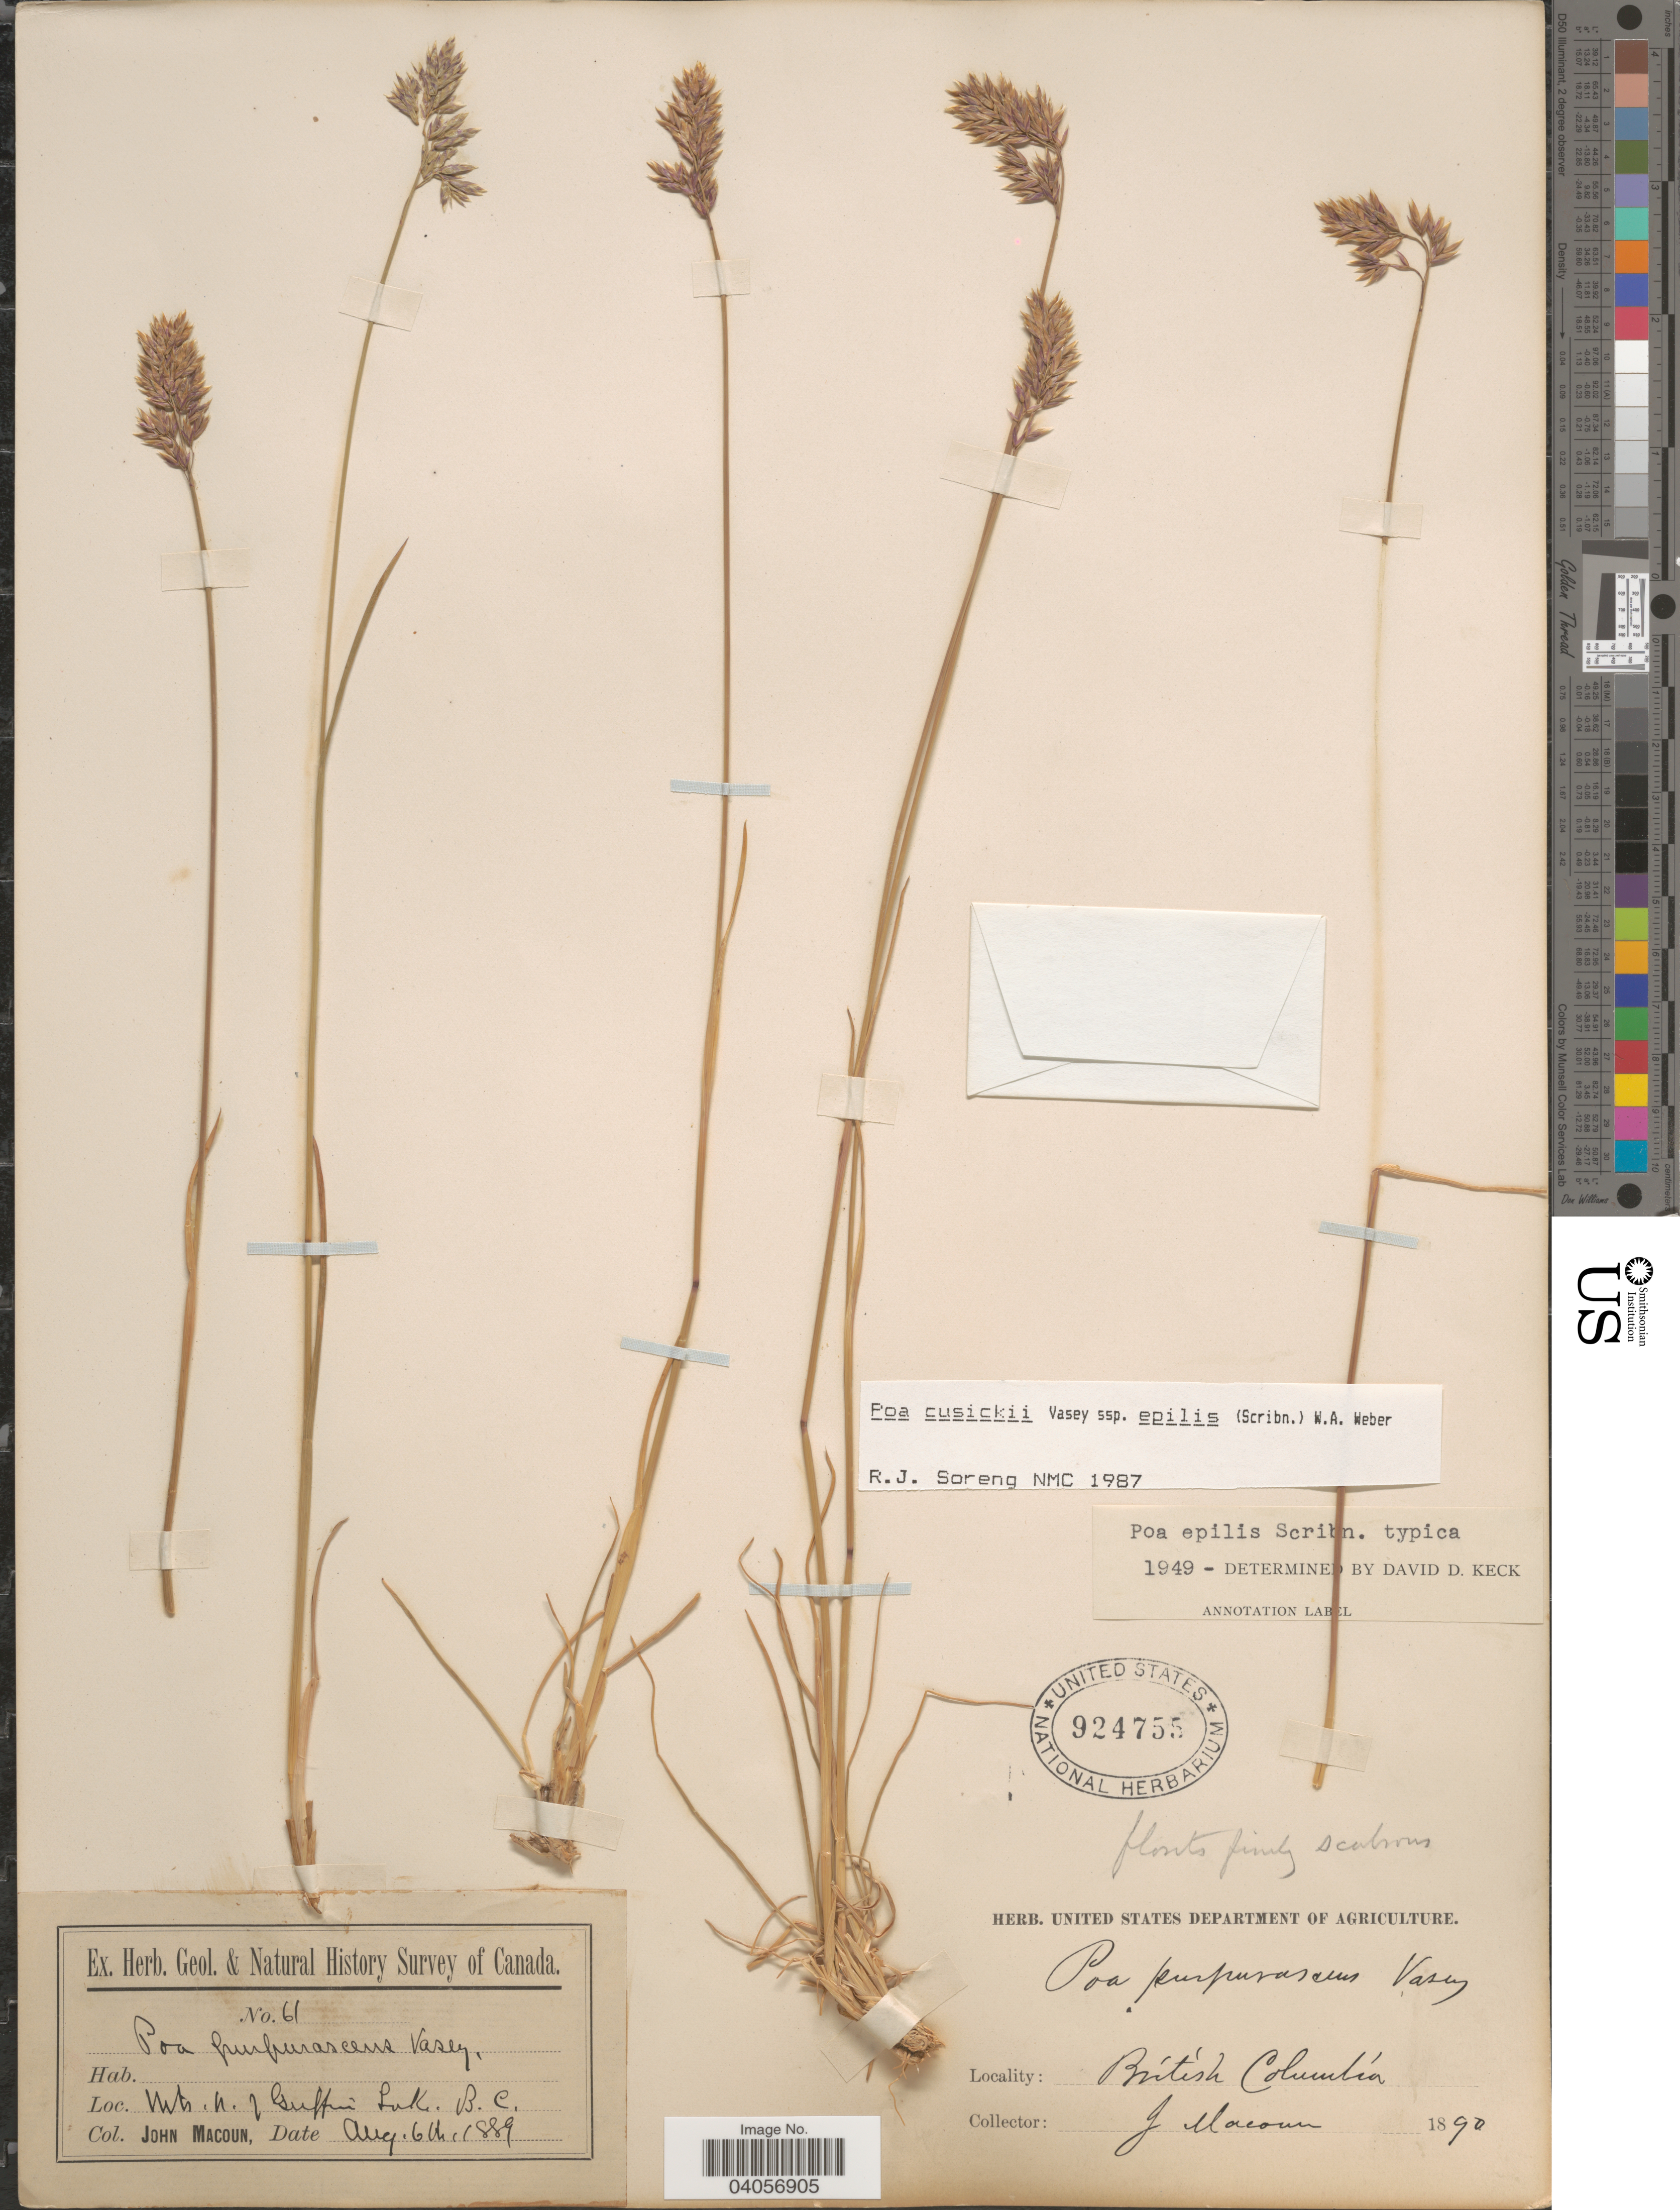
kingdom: Plantae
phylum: Tracheophyta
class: Liliopsida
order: Poales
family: Poaceae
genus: Poa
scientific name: Poa cusickii subsp. epilis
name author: (Scribn.) W.A. Weber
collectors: J. Macoun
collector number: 61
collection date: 1889-08-06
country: Canada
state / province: British Columbia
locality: Mts. n. of Griffin Lake.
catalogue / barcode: US 924755